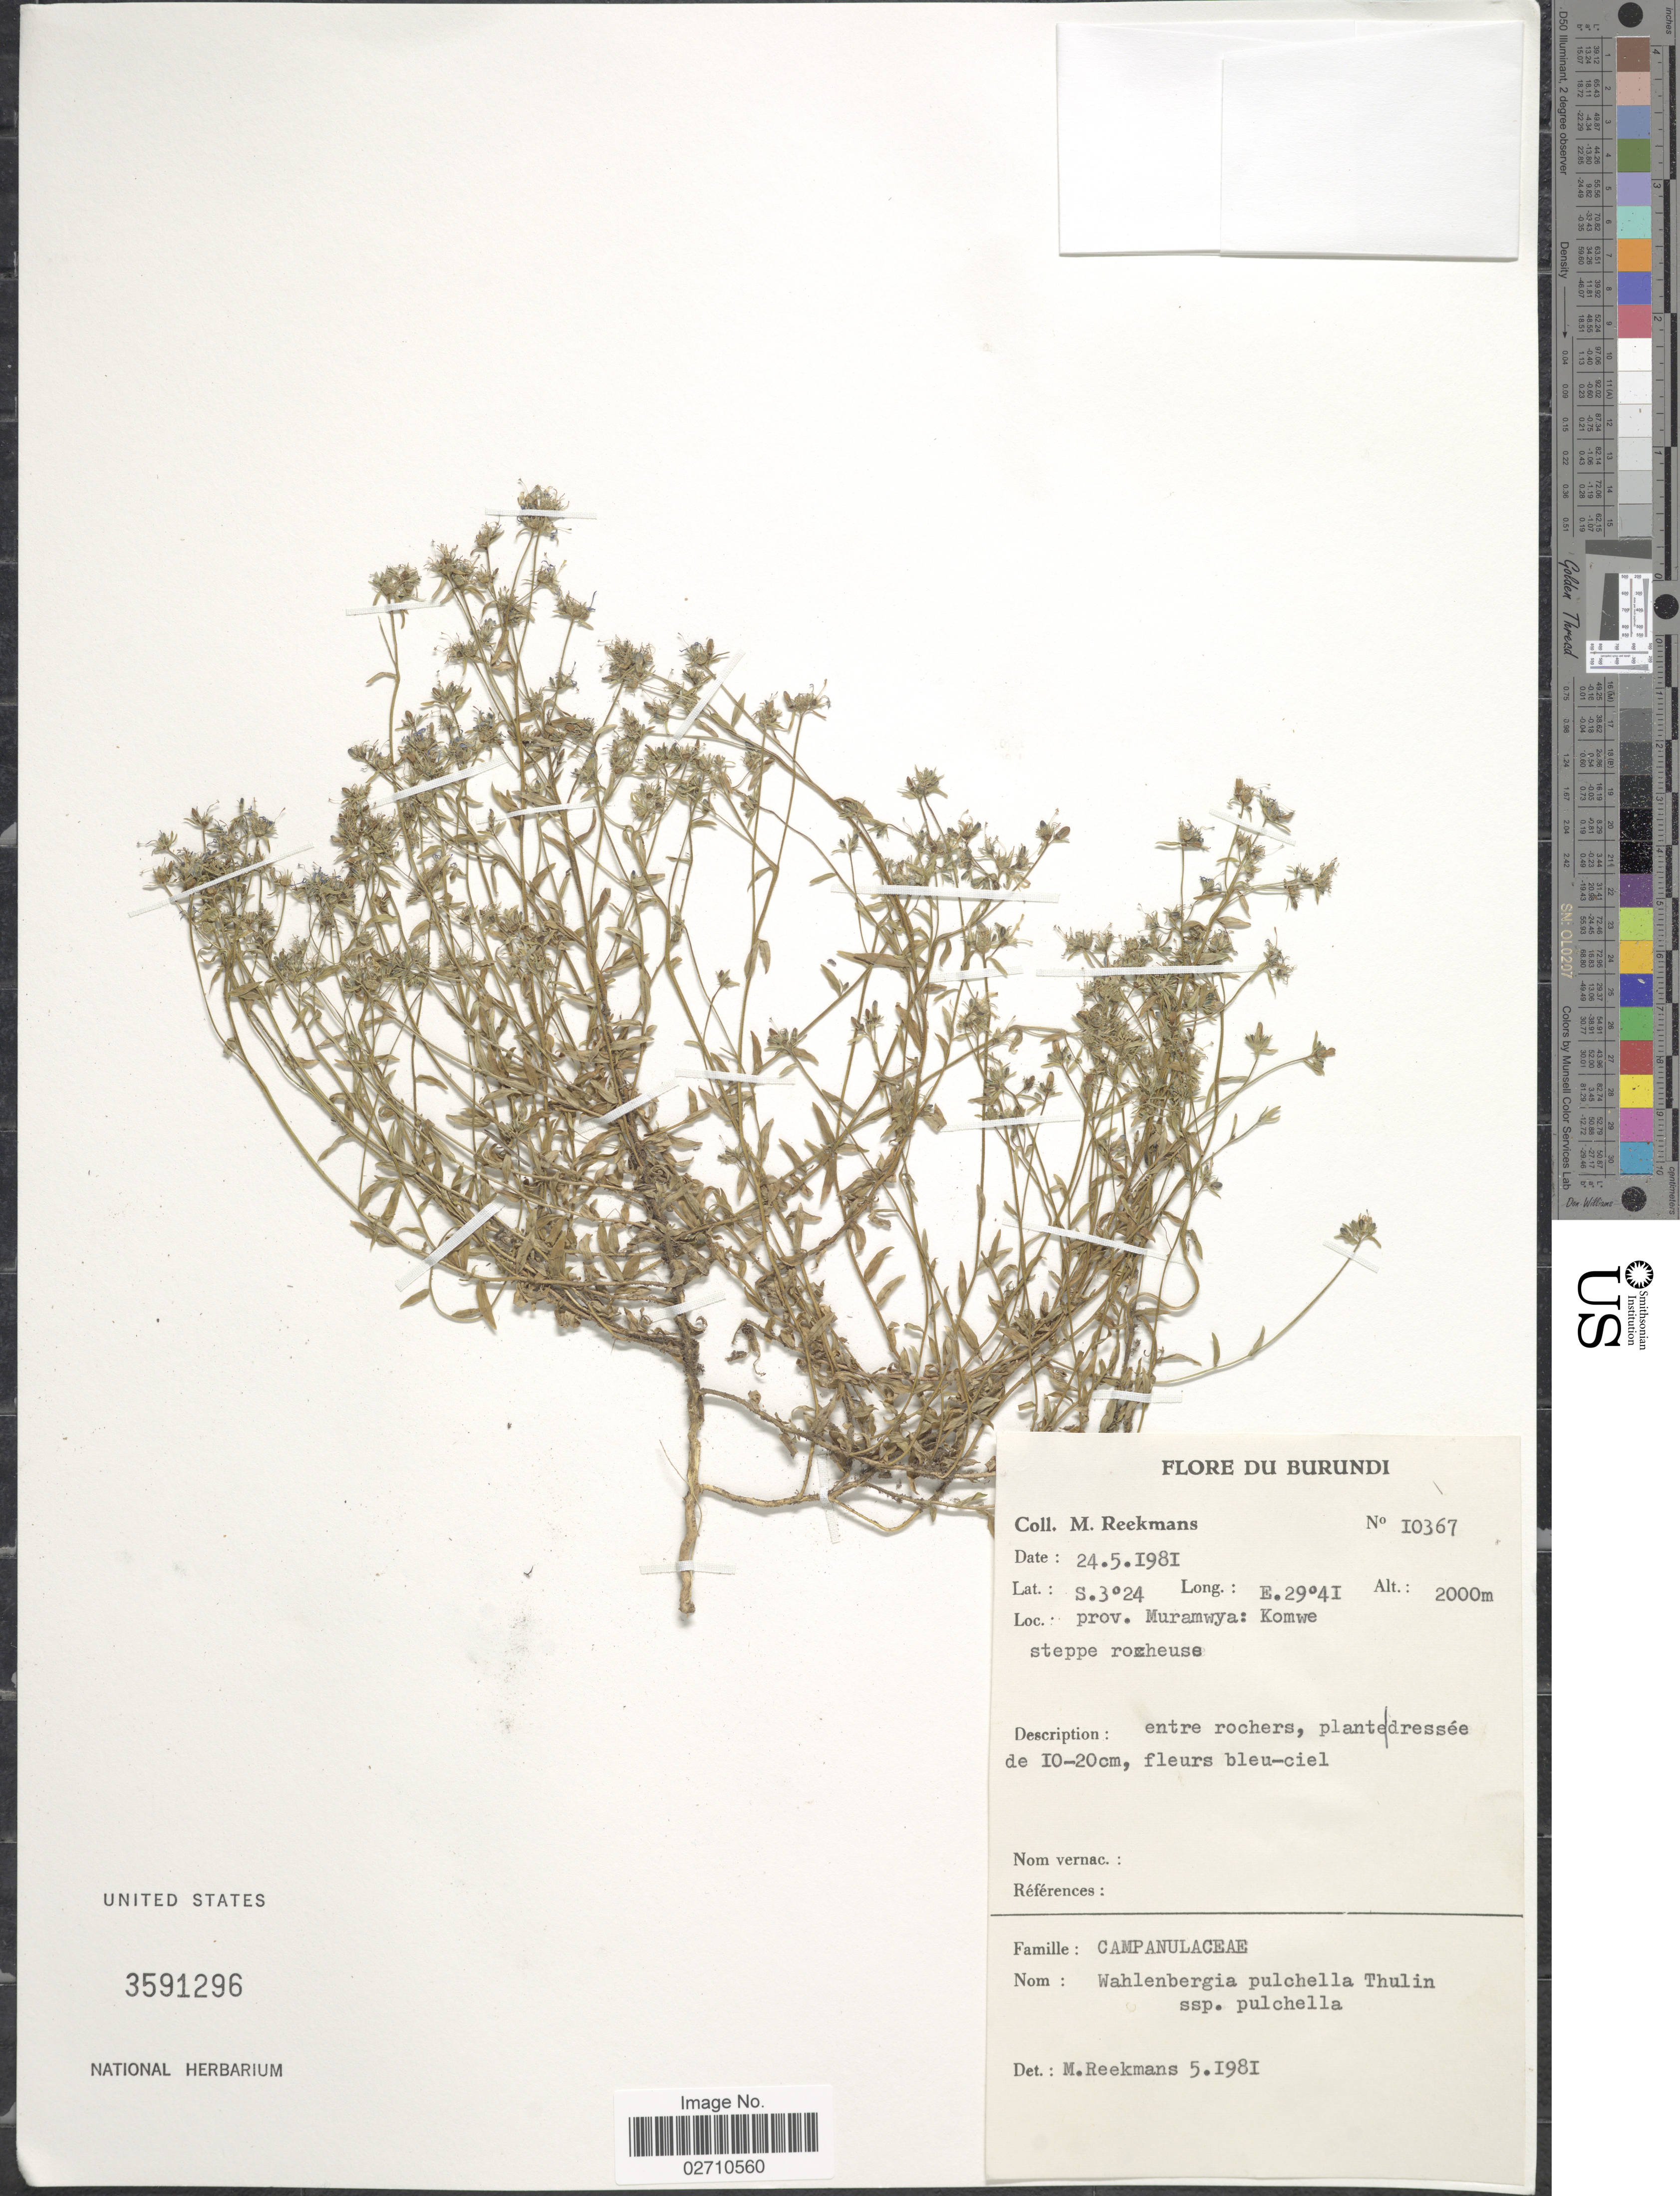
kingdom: Plantae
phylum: Tracheophyta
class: Magnoliopsida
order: Asterales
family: Campanulaceae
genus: Wahlenbergia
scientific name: Wahlenbergia pulchella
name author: Thulin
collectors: M. Reekmans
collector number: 10367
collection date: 1981-05-24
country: Burundi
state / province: Muramvya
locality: Prov. Muramwya: Komwe steppe rozheuse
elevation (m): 2000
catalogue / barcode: US 3591296